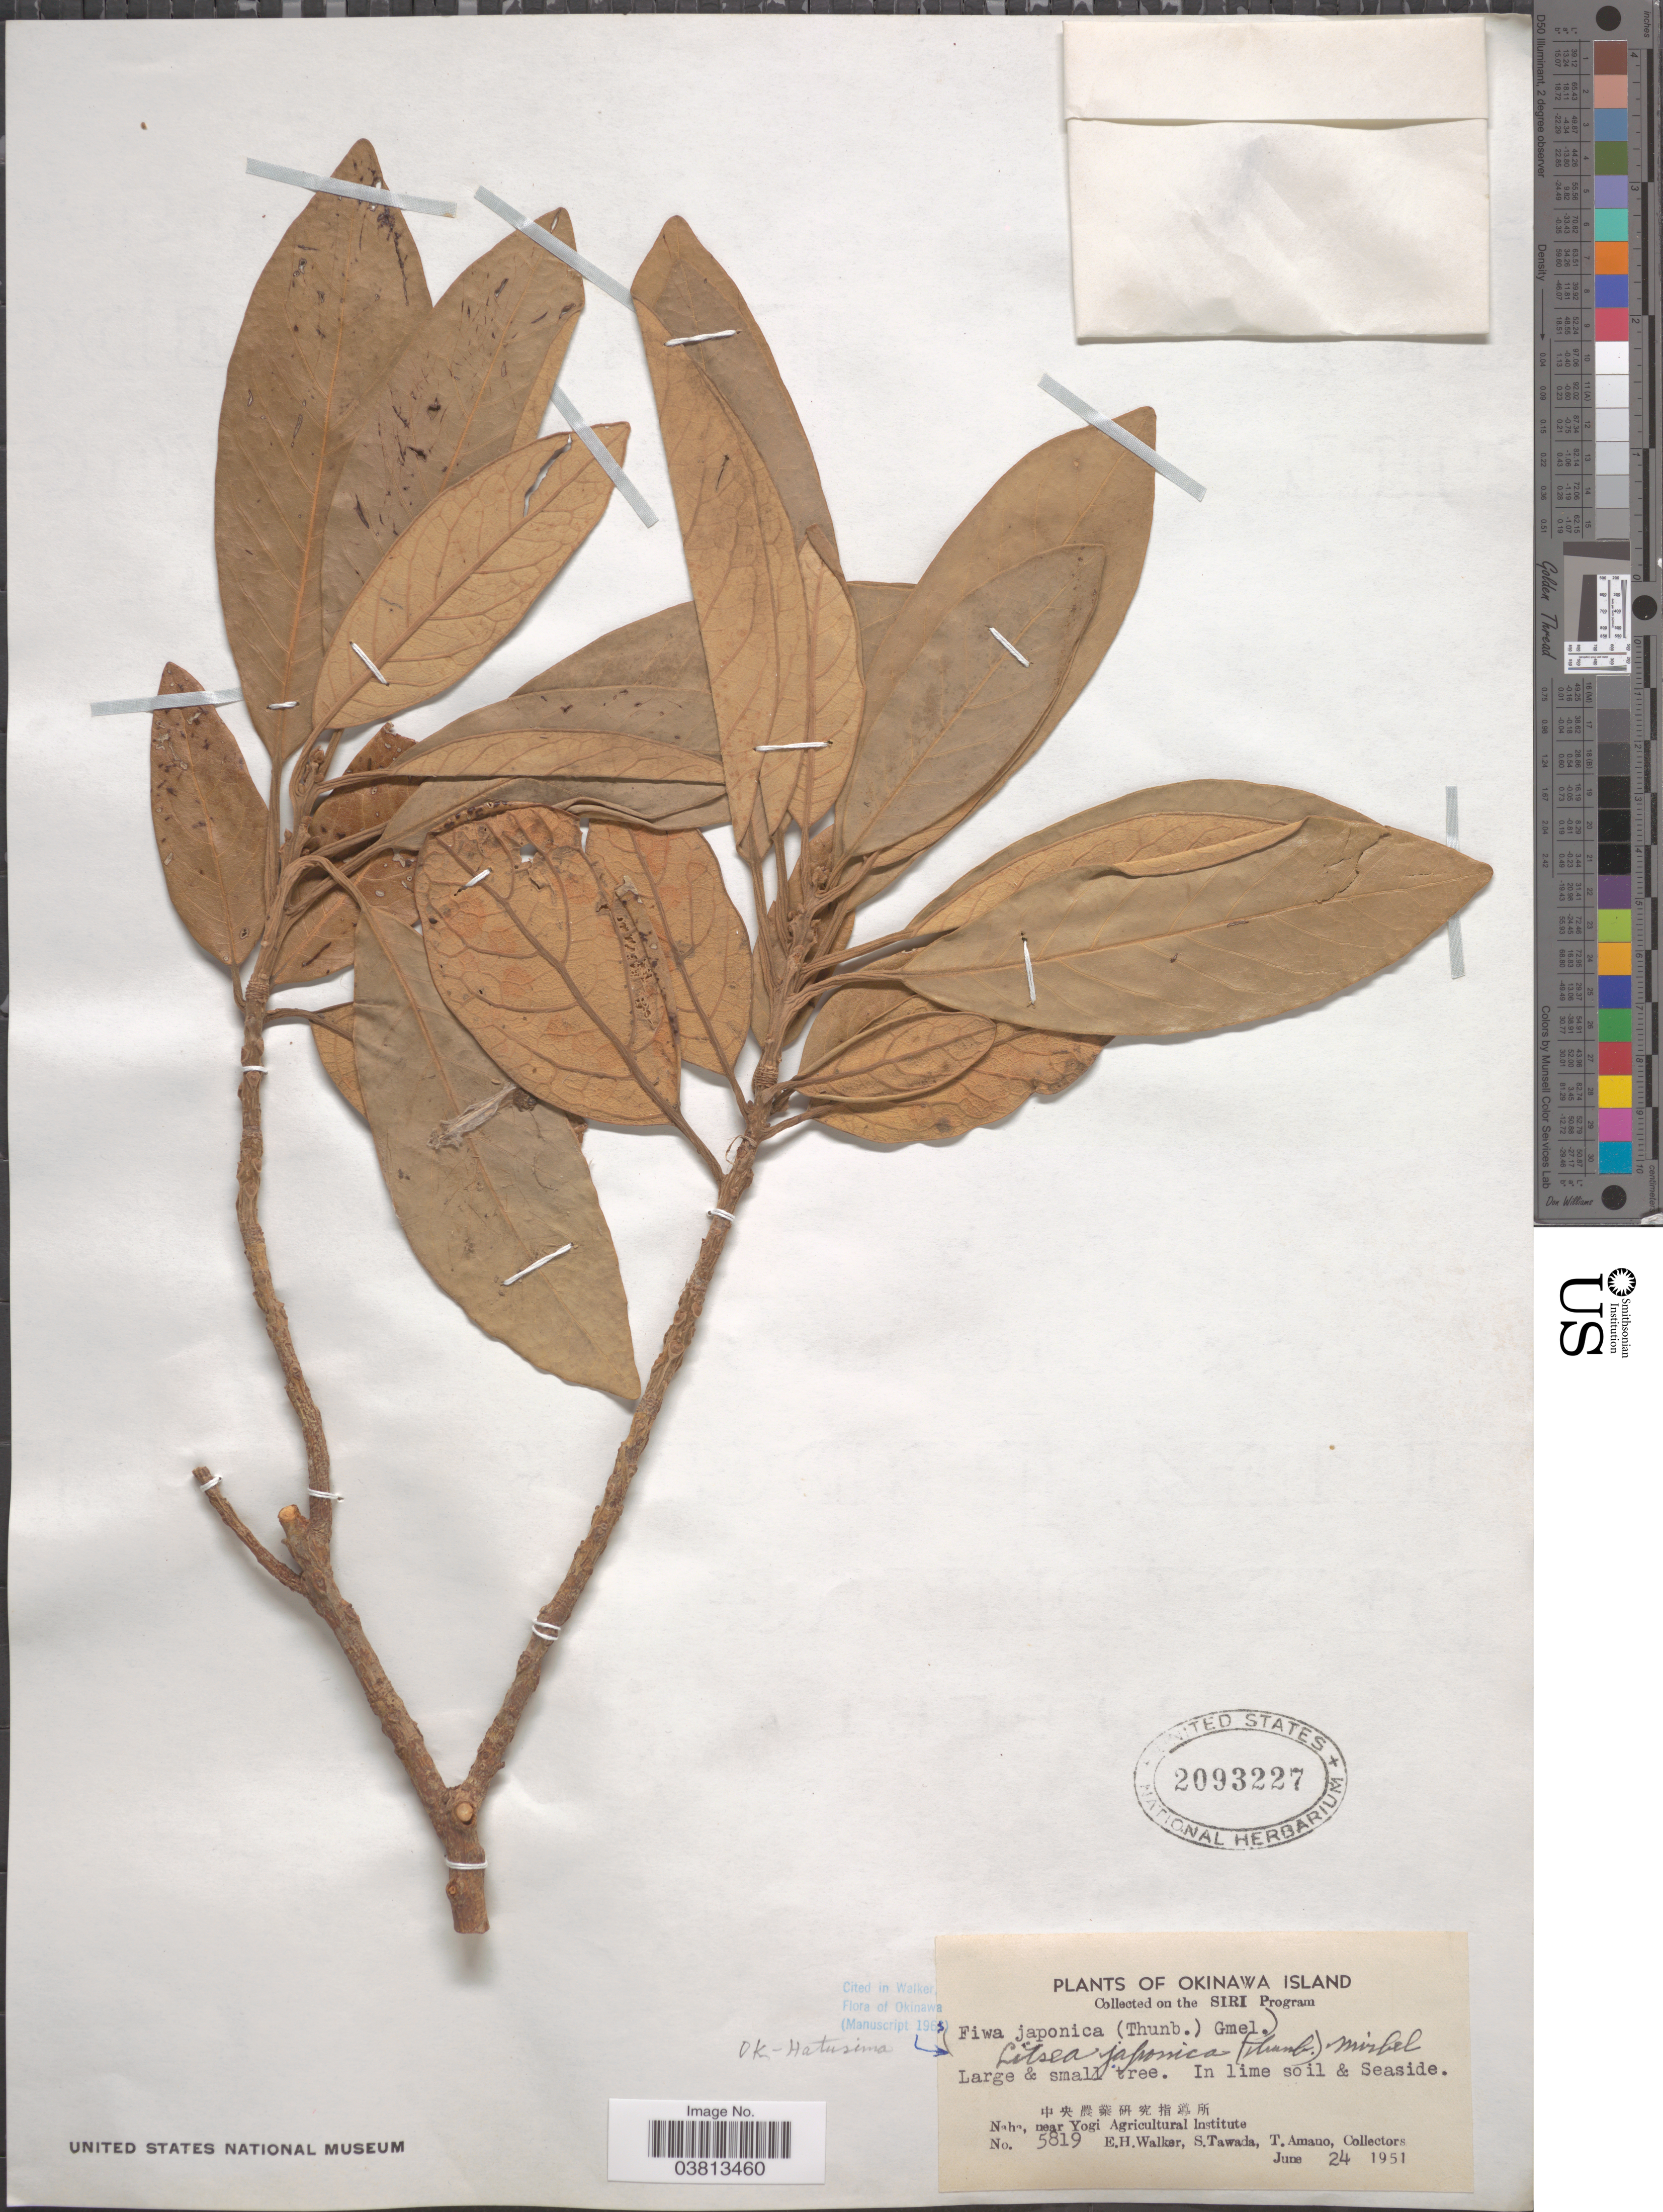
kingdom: Plantae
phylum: Tracheophyta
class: Magnoliopsida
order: Laurales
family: Lauraceae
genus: Litsea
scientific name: Litsea japonica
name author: (Thunb.) Juss.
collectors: E. H. Walker, S. Tawada & T. Amano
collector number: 5819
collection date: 1951-06-24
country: Japan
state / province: Okinawa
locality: Okinawa Island. Naha, near Yogi Agricultural Institute.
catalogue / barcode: US 2093227